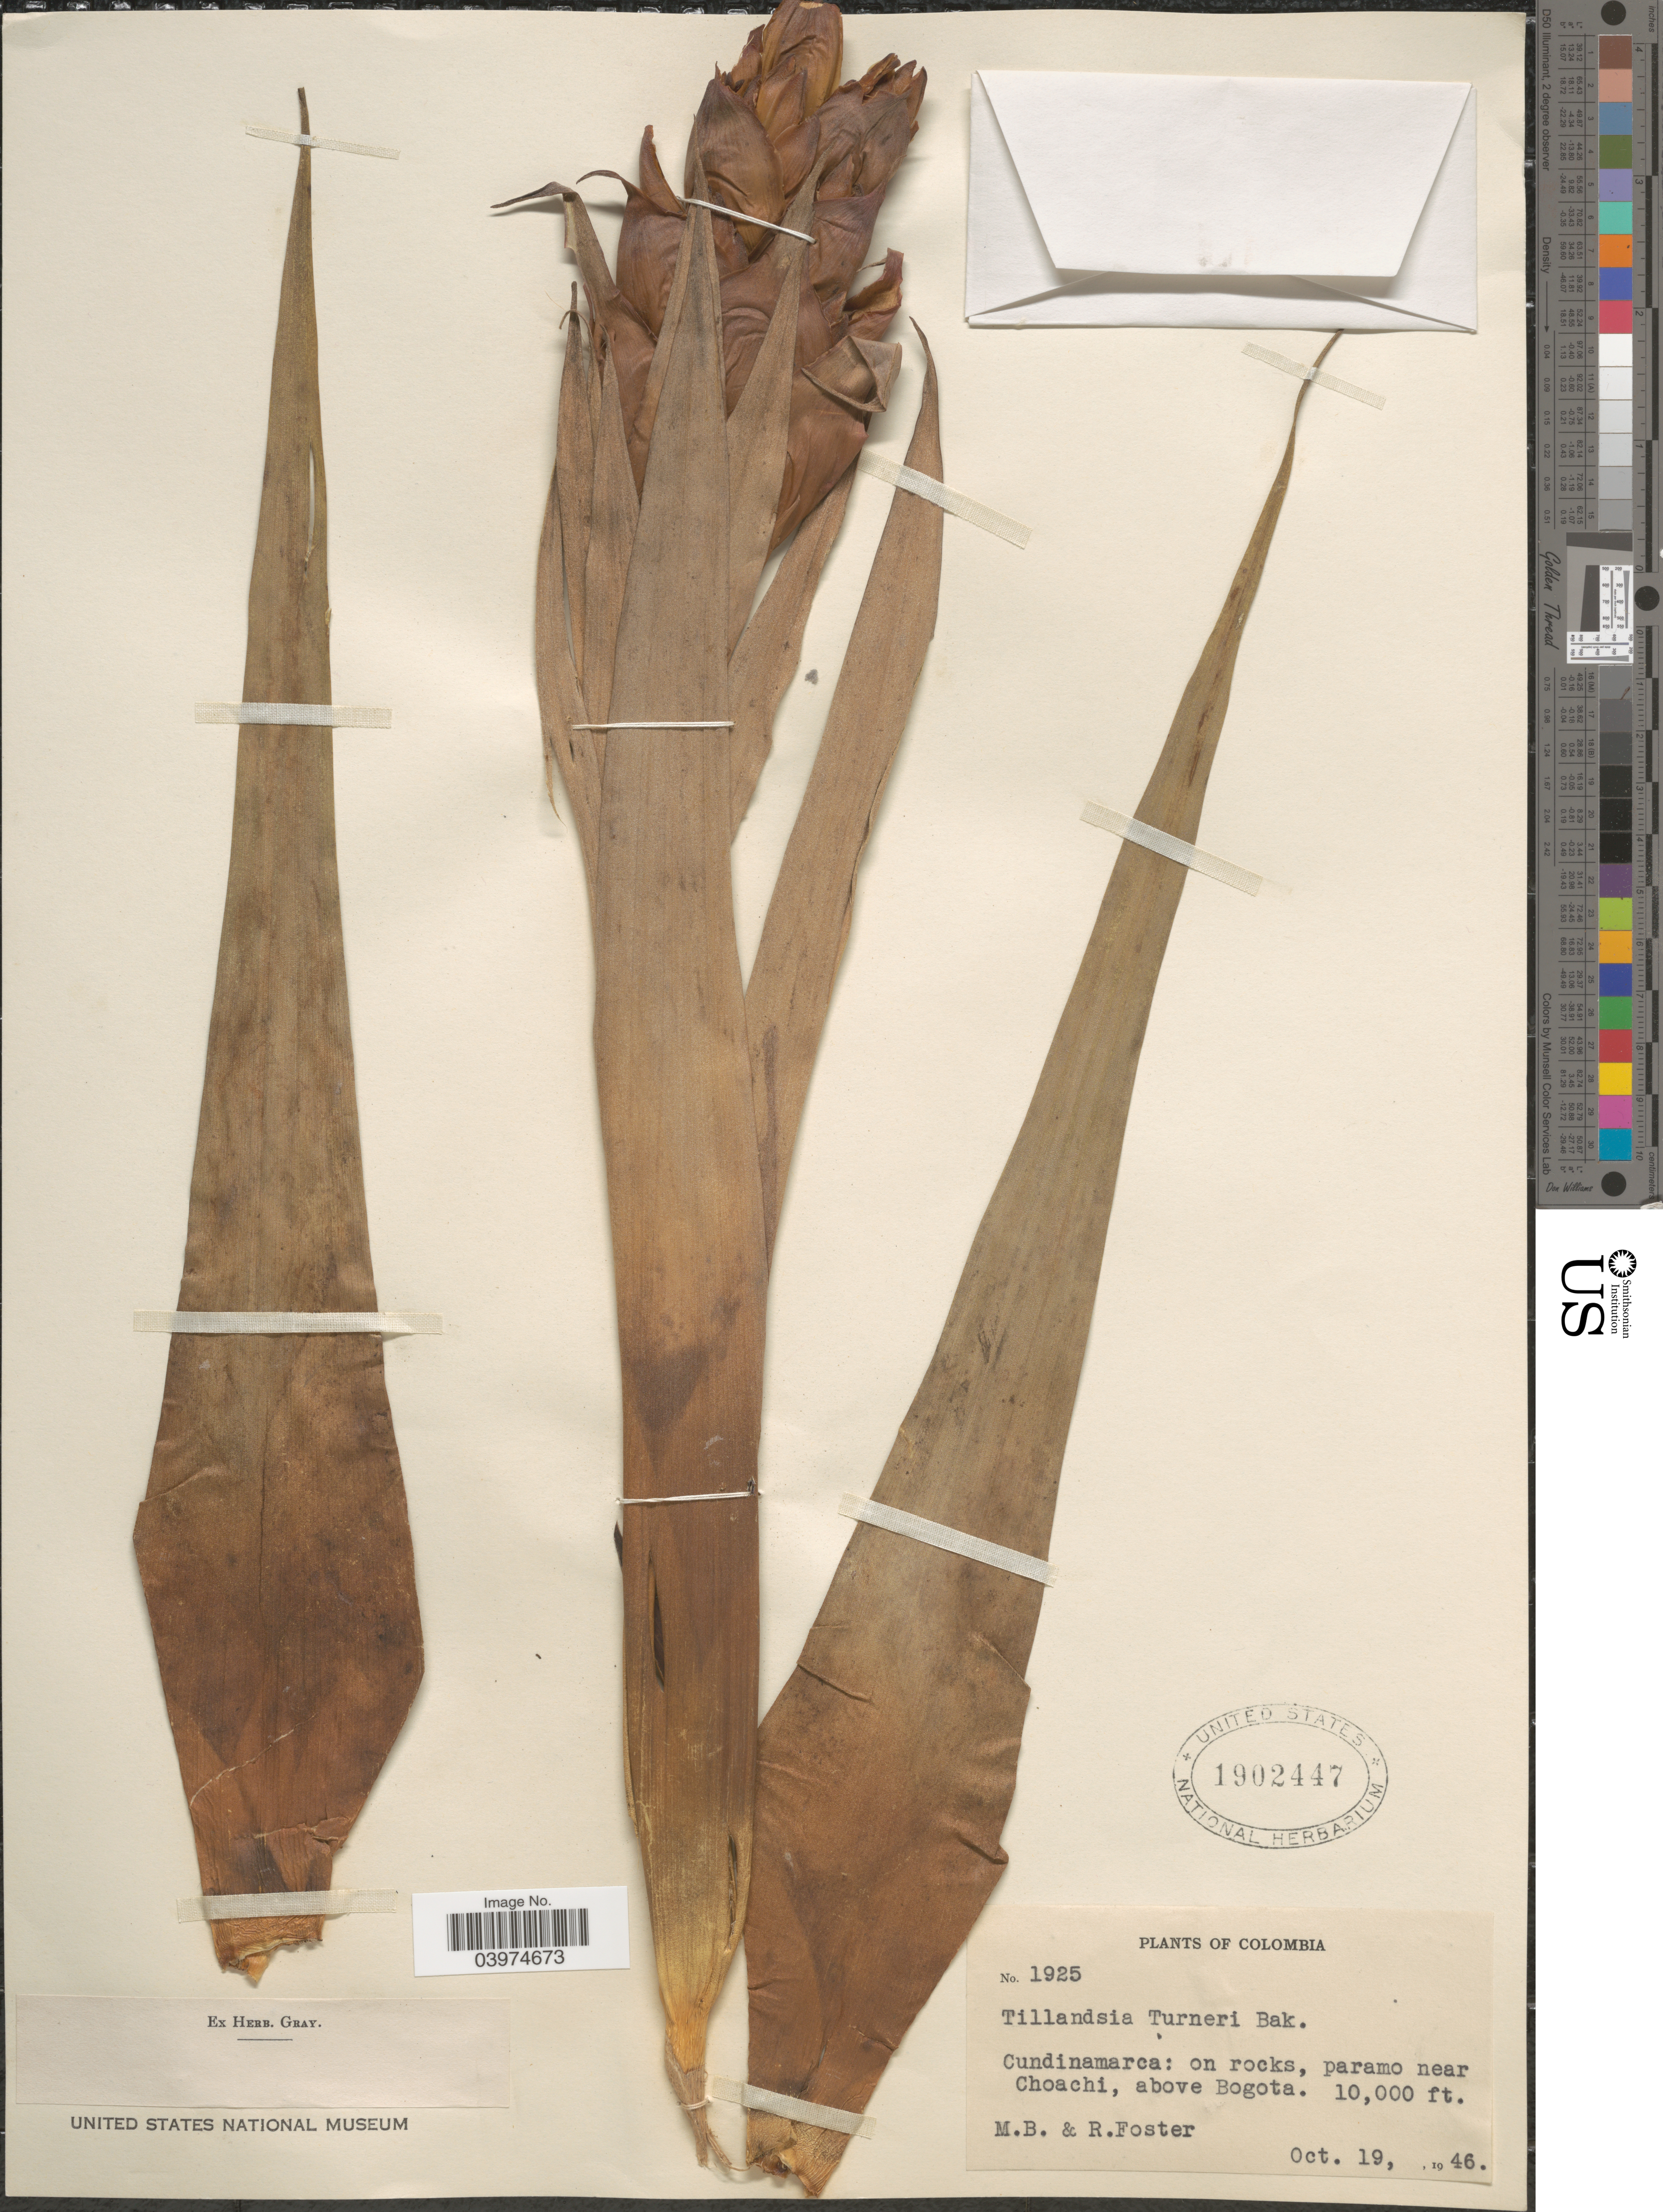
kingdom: Plantae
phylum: Tracheophyta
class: Liliopsida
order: Poales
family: Bromeliaceae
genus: Tillandsia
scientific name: Tillandsia turneri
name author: Baker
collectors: M. B. Foster & R. Foster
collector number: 1925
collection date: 1946-10-19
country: Colombia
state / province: Cundinamarca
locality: Cundimarca: on rocks, paramo near Choachi, above Bogota.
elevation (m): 3048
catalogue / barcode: US 1902447